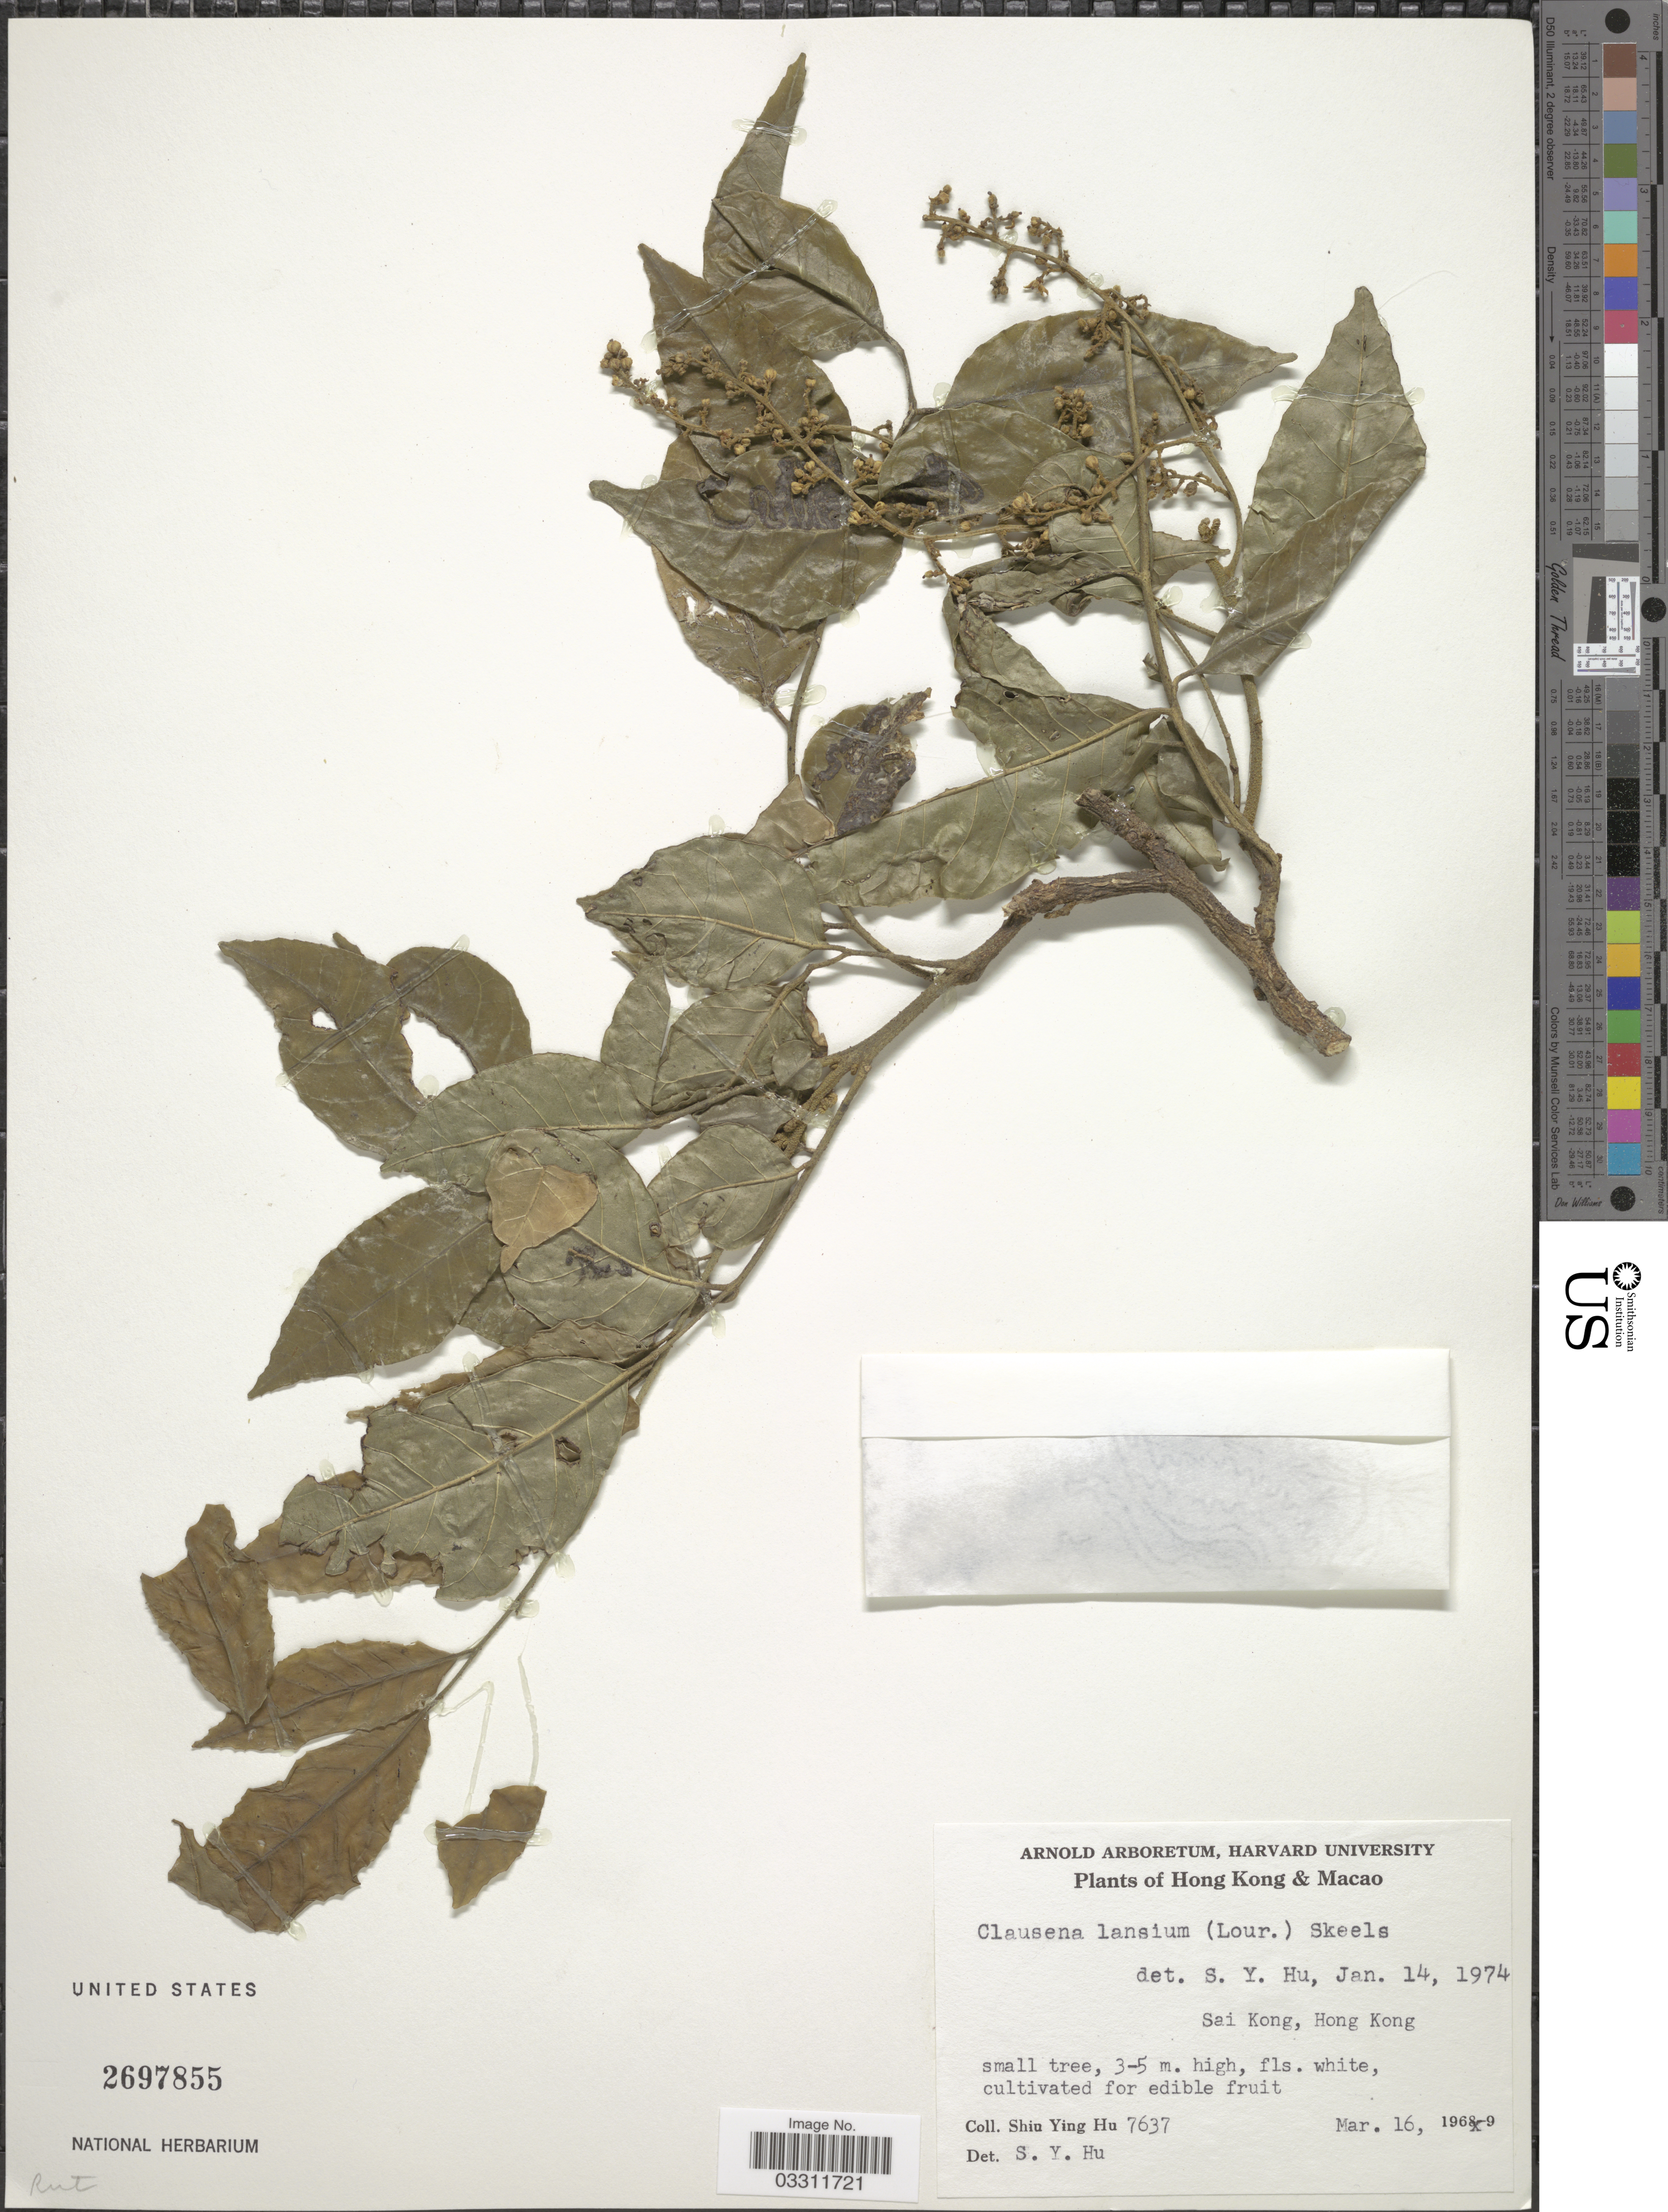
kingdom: Plantae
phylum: Tracheophyta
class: Magnoliopsida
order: Sapindales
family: Rutaceae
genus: Clausena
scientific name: Clausena lansium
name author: (Lour.) Skeels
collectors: S. Y. Hu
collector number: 7637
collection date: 1969-03-16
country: China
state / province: Hong Kong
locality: Sai Kong.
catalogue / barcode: US 2697855